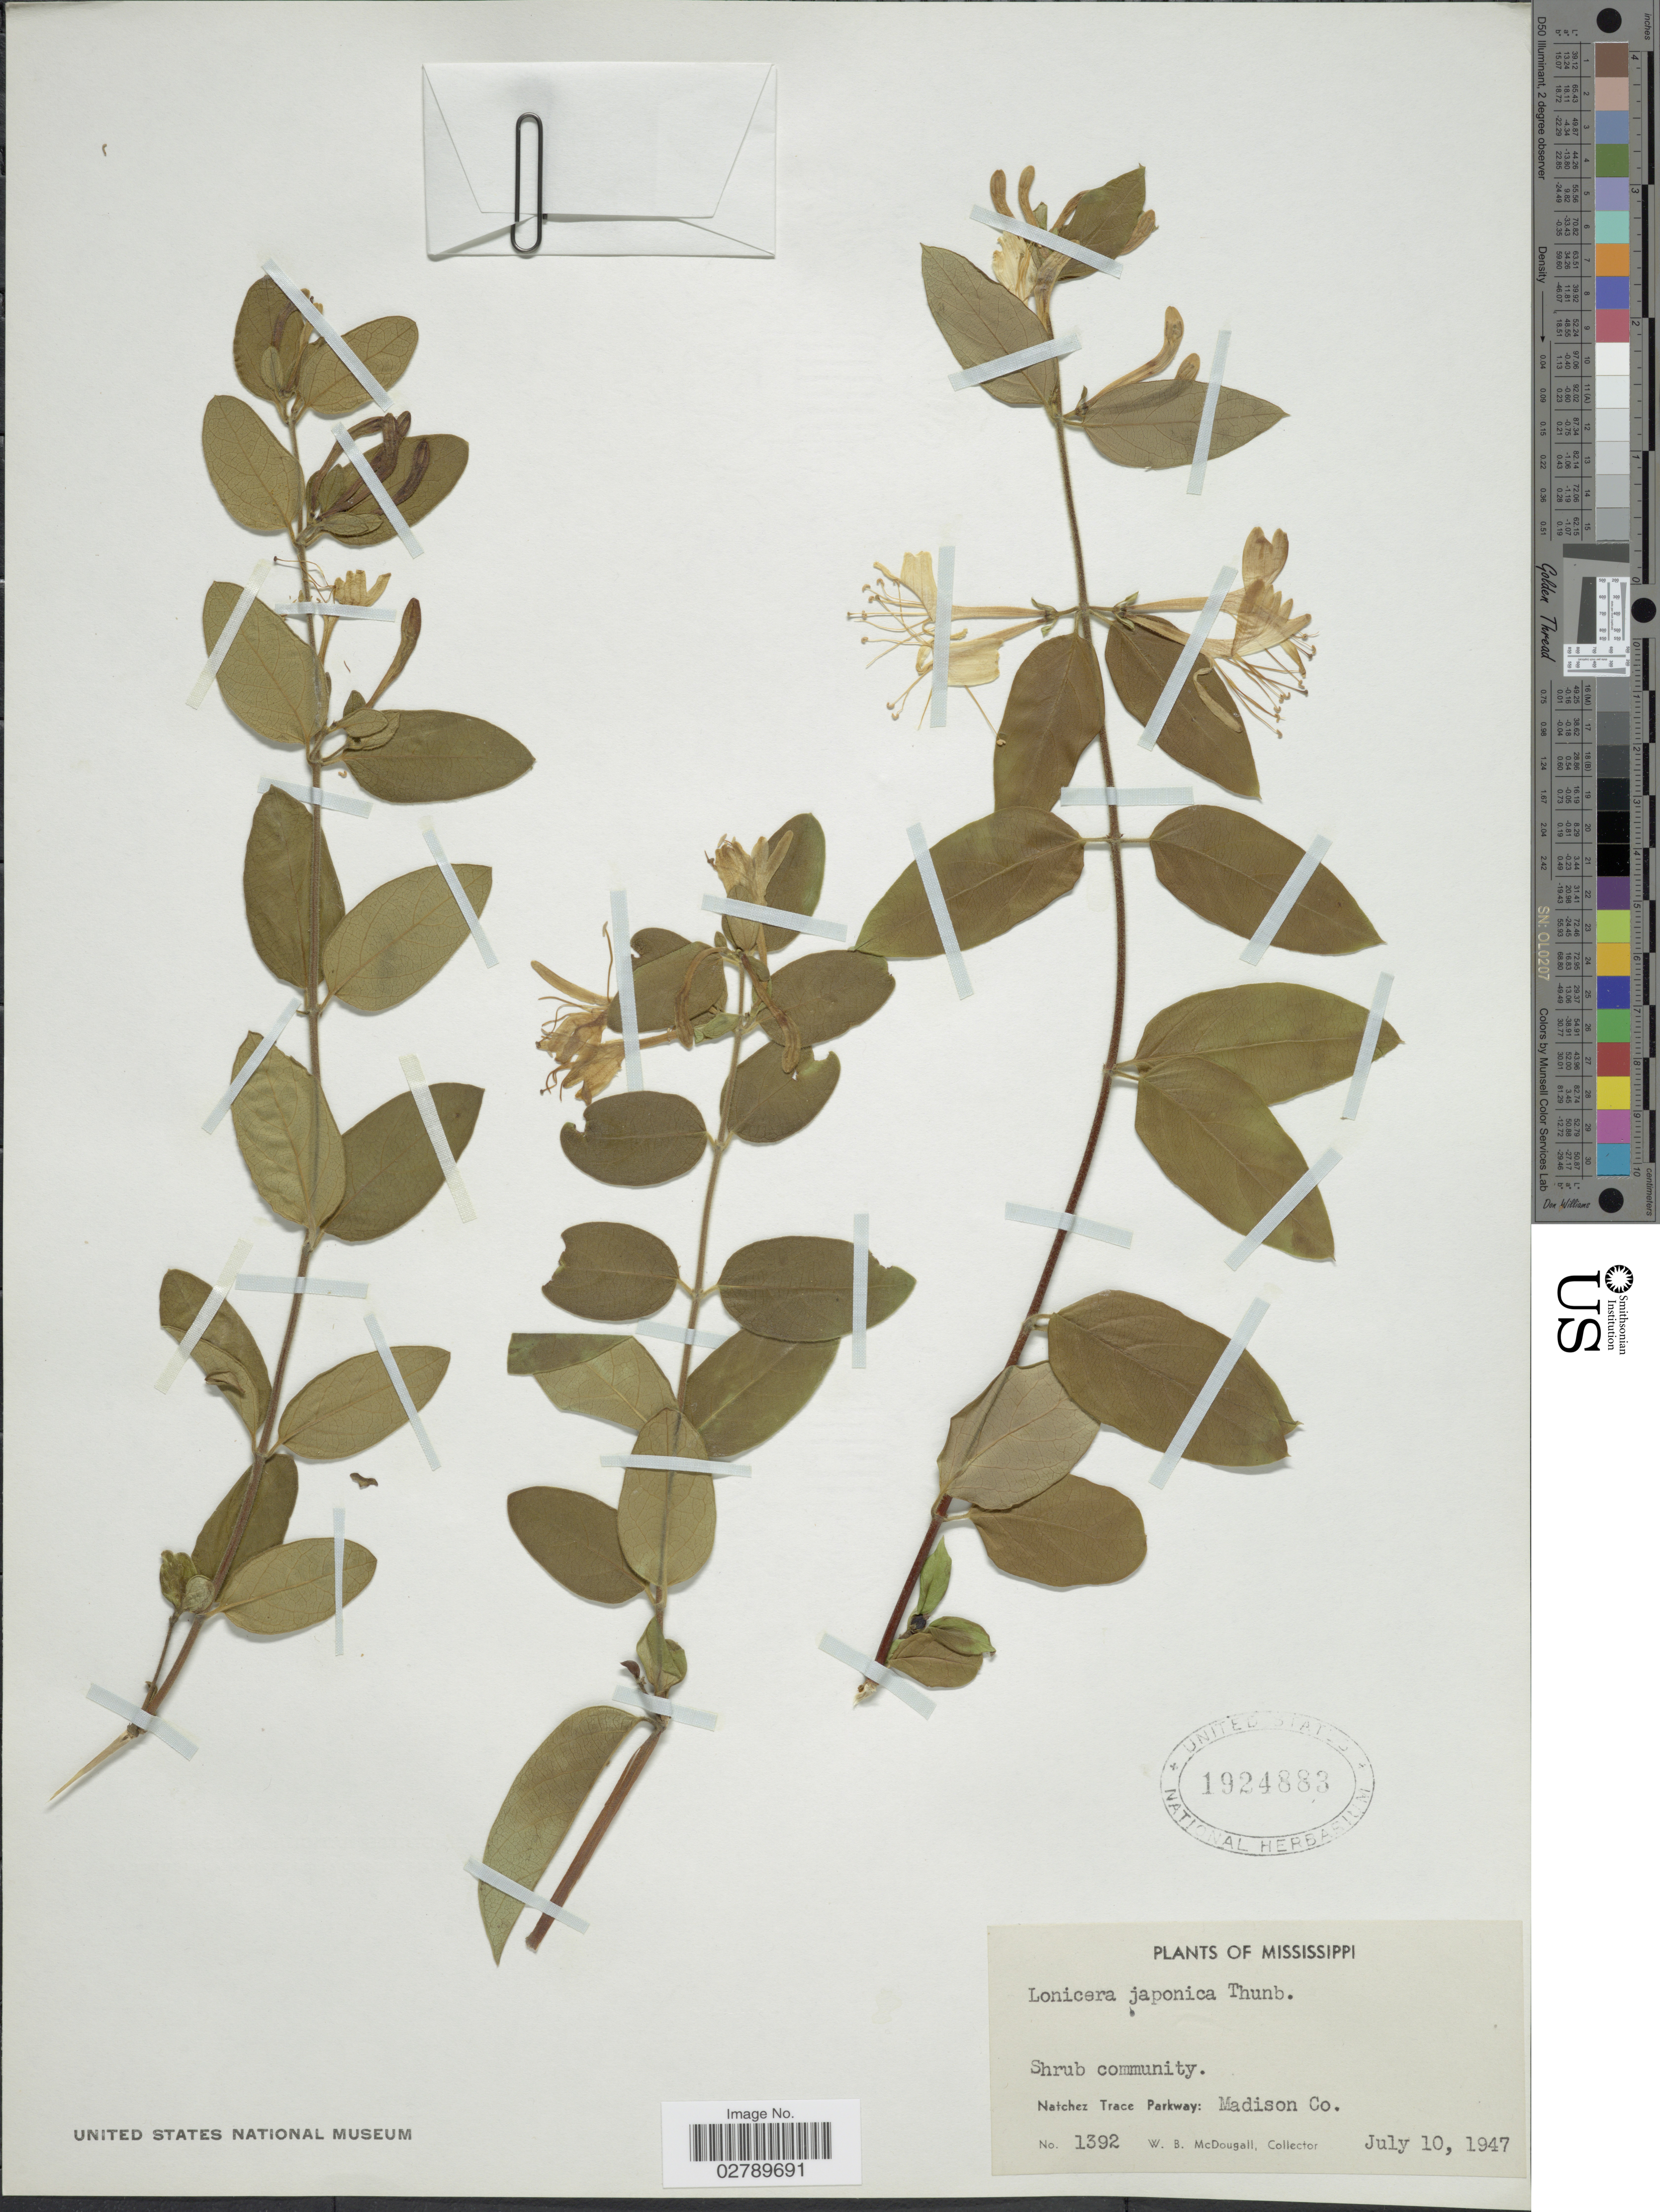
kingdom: Plantae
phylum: Tracheophyta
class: Magnoliopsida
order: Dipsacales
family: Caprifoliaceae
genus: Lonicera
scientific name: Lonicera japonica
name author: Thunb.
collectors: W. B. McDougall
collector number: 1392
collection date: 1947-07-10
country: United States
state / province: Mississippi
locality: Natchez Trace Parkway: Madison Co.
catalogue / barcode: US 1924883